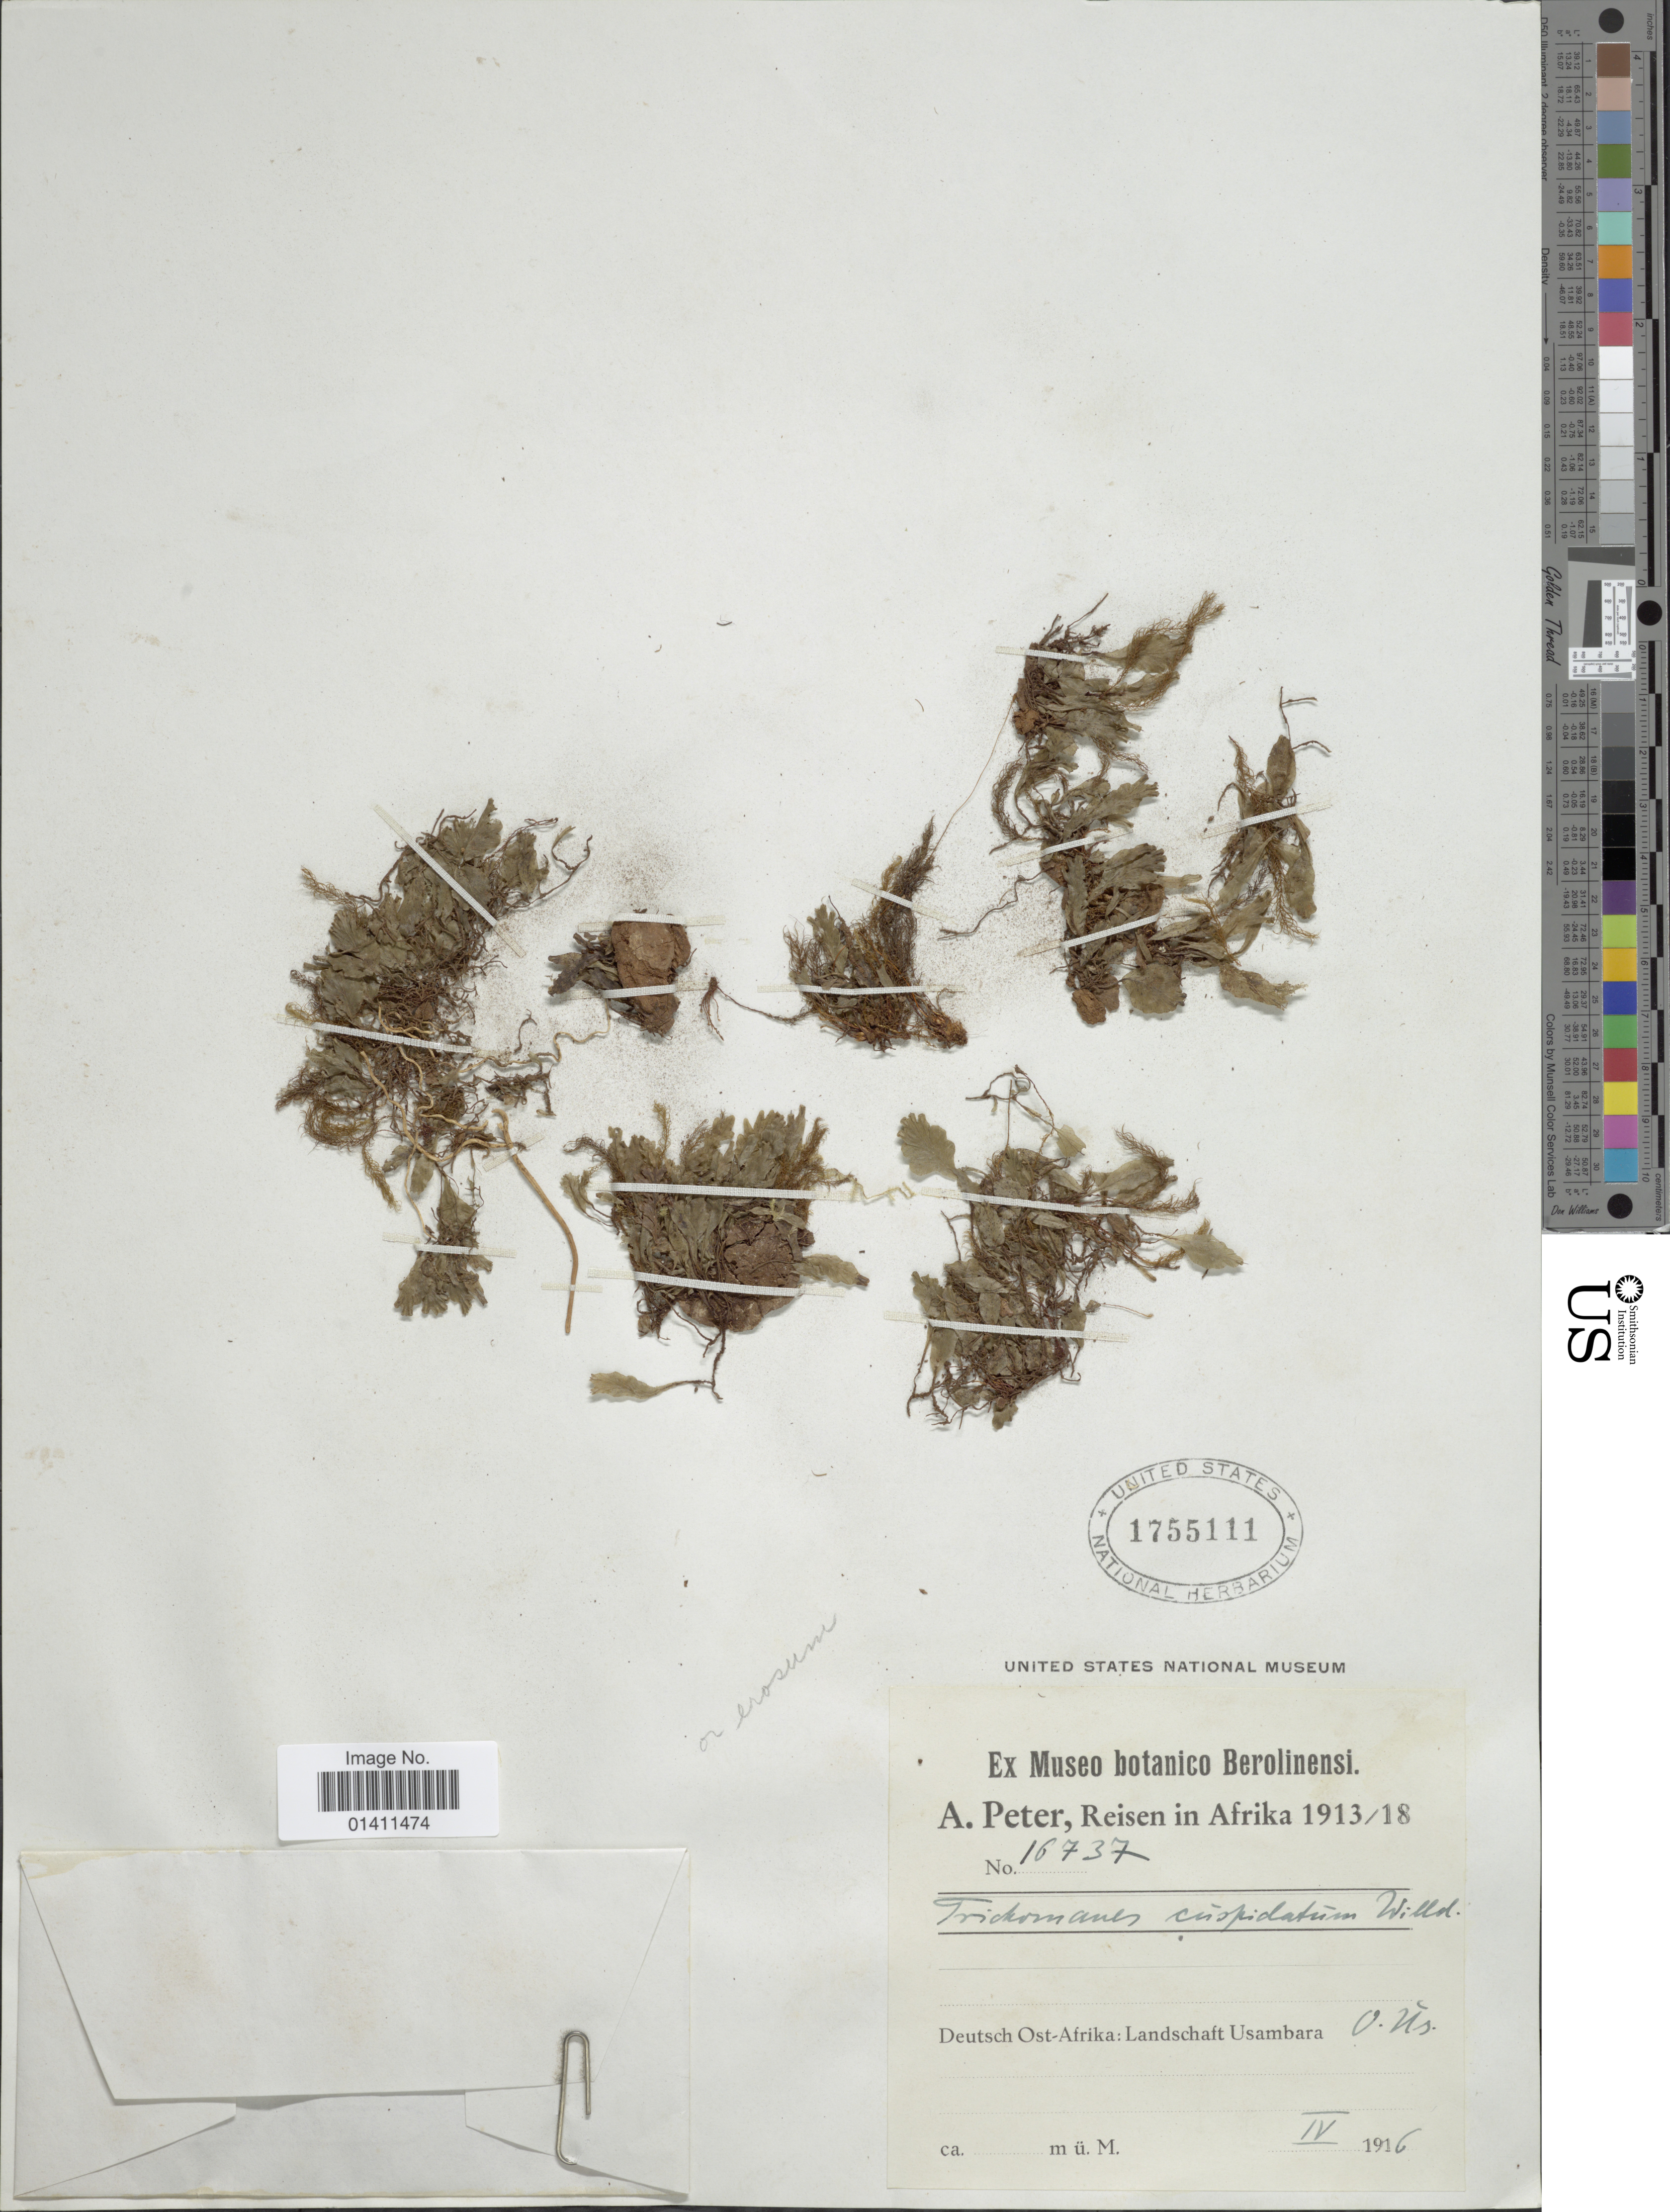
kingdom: Plantae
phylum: Tracheophyta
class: Polypodiopsida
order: Hymenophyllales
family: Hymenophyllaceae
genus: Didymoglossum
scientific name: Didymoglossum erosum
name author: (Willd.) J.P. Roux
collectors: A. Peter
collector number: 16737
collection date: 1916-04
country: Tanzania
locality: Deutsch Ost-Afrika: Landschaft Usambara O. Us.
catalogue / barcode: US 1755111